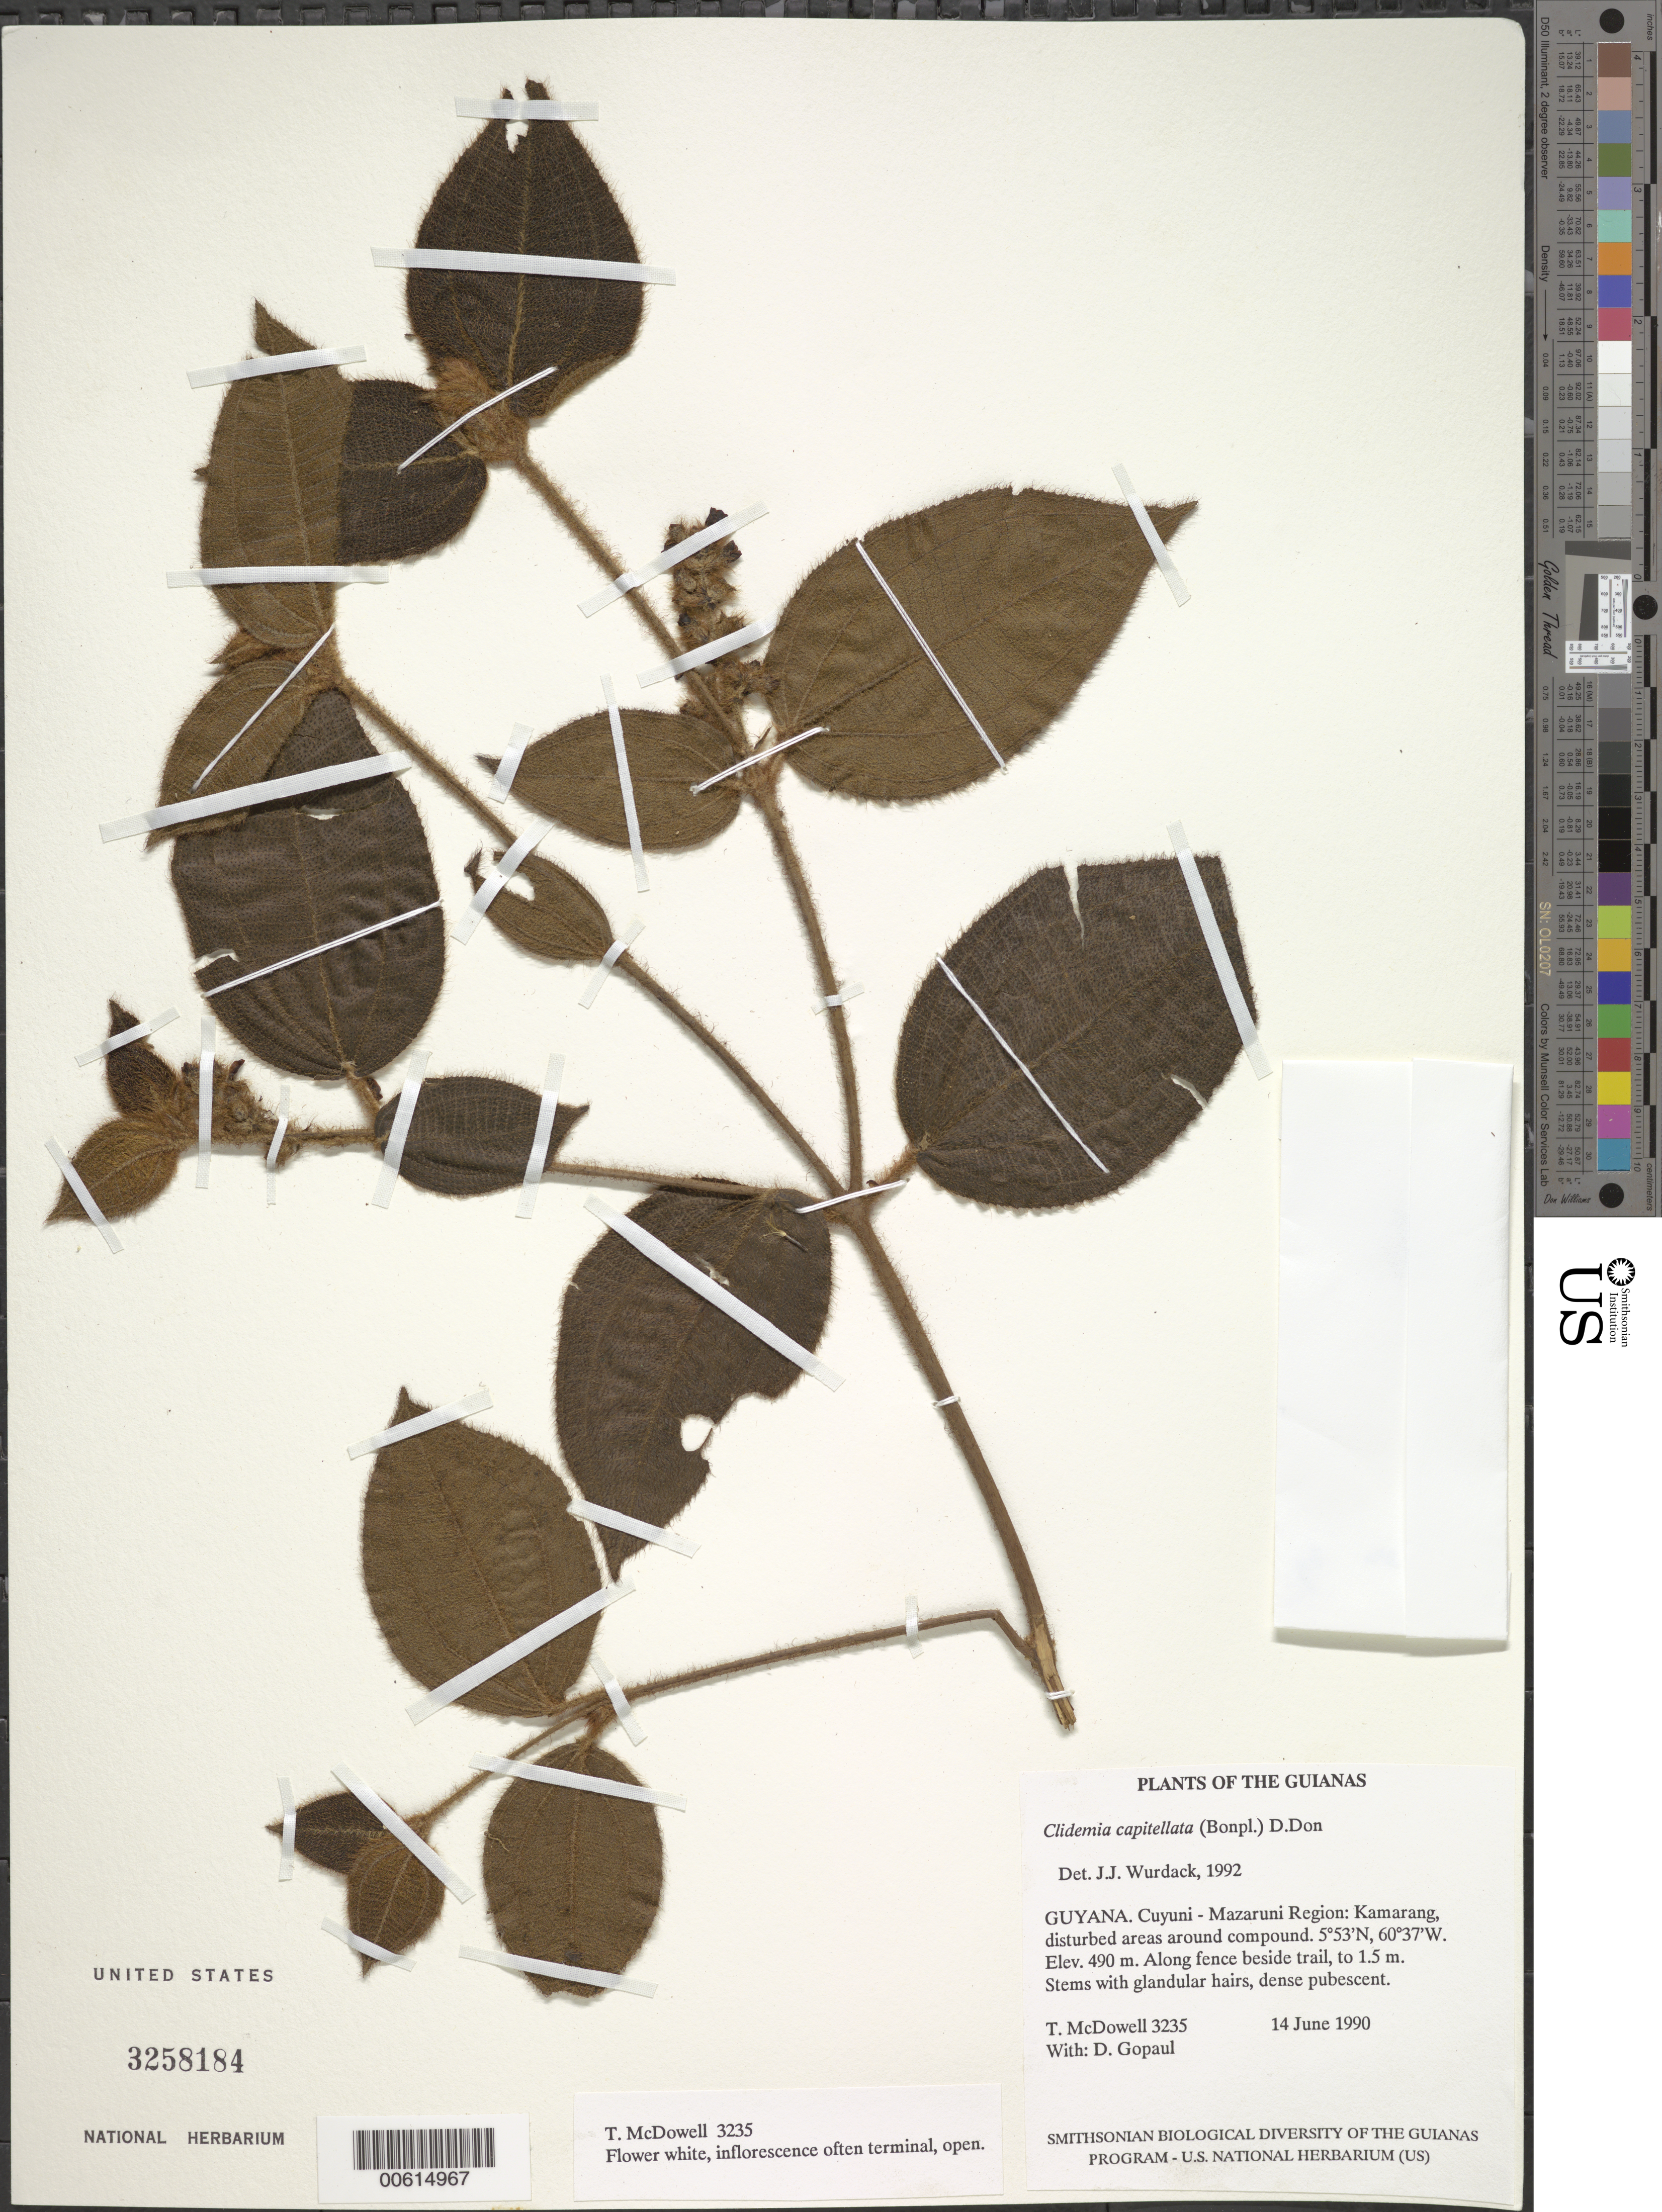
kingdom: Plantae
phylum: Tracheophyta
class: Magnoliopsida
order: Myrtales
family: Melastomataceae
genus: Clidemia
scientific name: Clidemia capitellata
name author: (Bonpl.) D. Don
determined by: Wurdack, John J., (US), US (UNITED STATES)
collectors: T. McDowell & D. Gopaul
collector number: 3235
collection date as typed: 14 June 1990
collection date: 1990-06-14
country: Guyana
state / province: Cuyuni-Mazaruni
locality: Kamarang, around compound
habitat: Disturbed areas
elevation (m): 490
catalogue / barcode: US 3258184